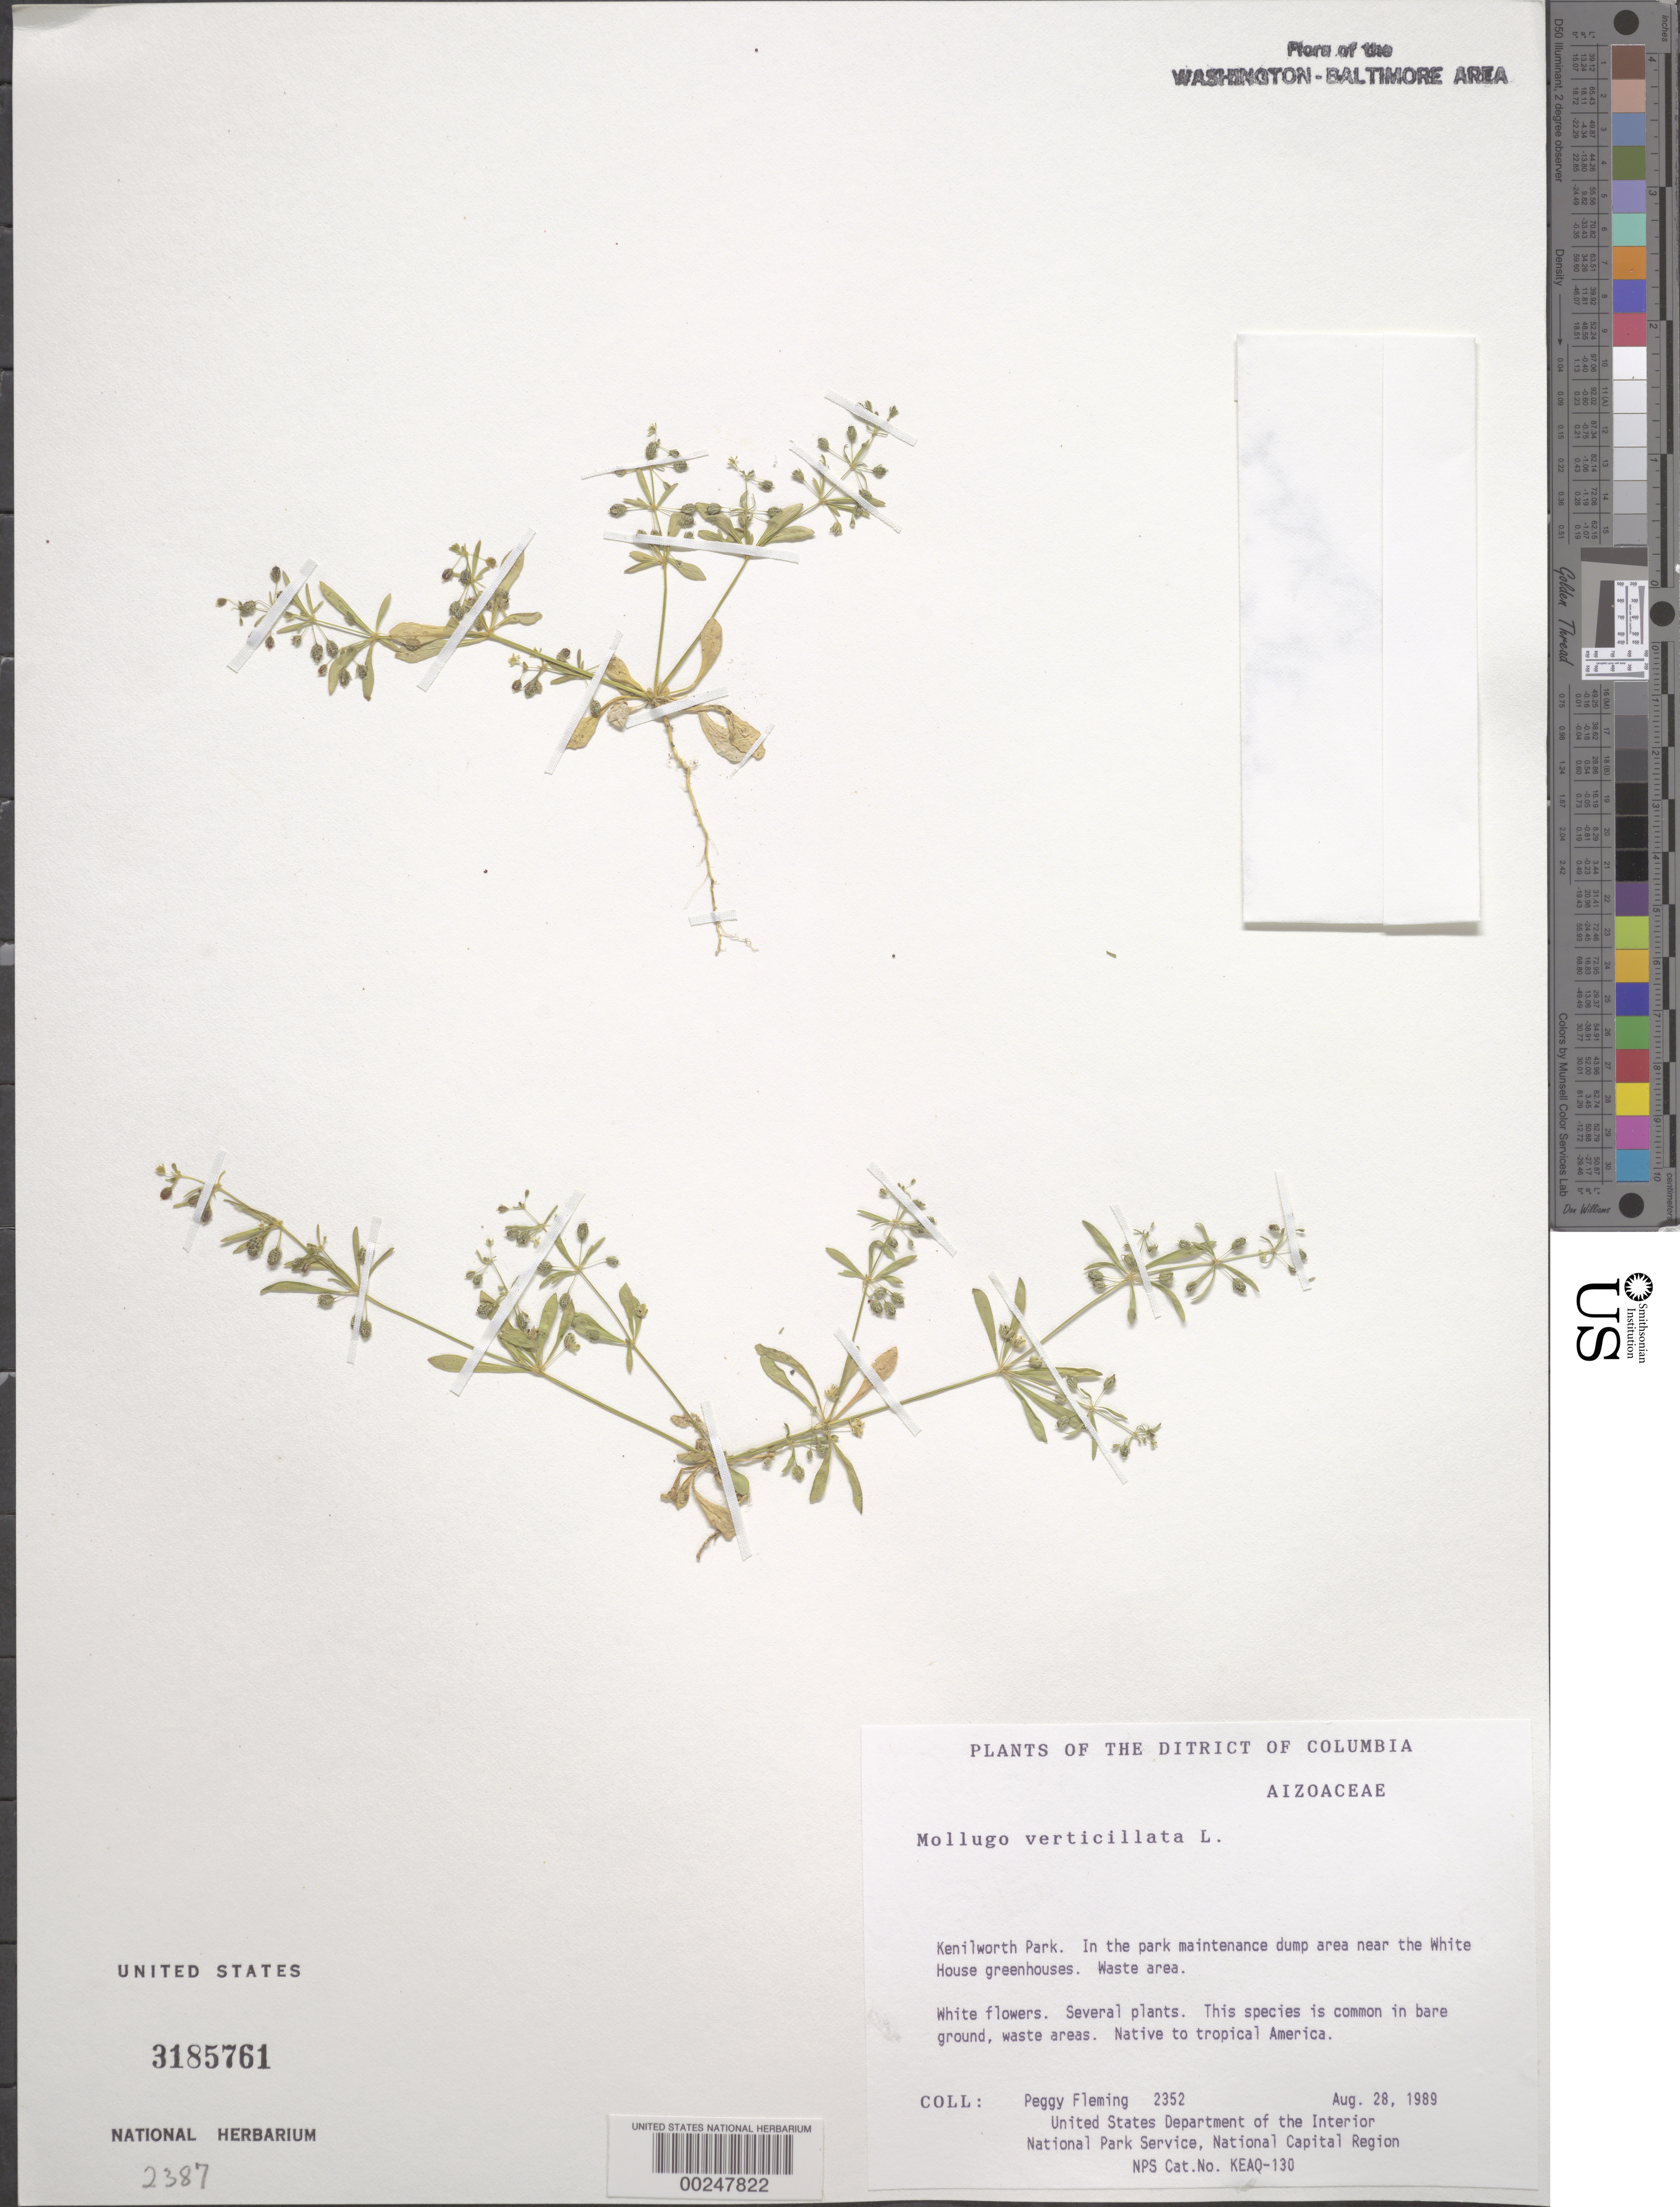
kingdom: Plantae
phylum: Tracheophyta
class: Magnoliopsida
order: Caryophyllales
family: Molluginaceae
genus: Mollugo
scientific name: Mollugo verticillata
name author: L.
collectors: P. Fleming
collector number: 2352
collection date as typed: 28 Aug 1989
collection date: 1989-08-28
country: United States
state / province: District of Columbia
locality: Kenilworth Park, near the White House greenhouses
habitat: Waste area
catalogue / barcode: US 3185761